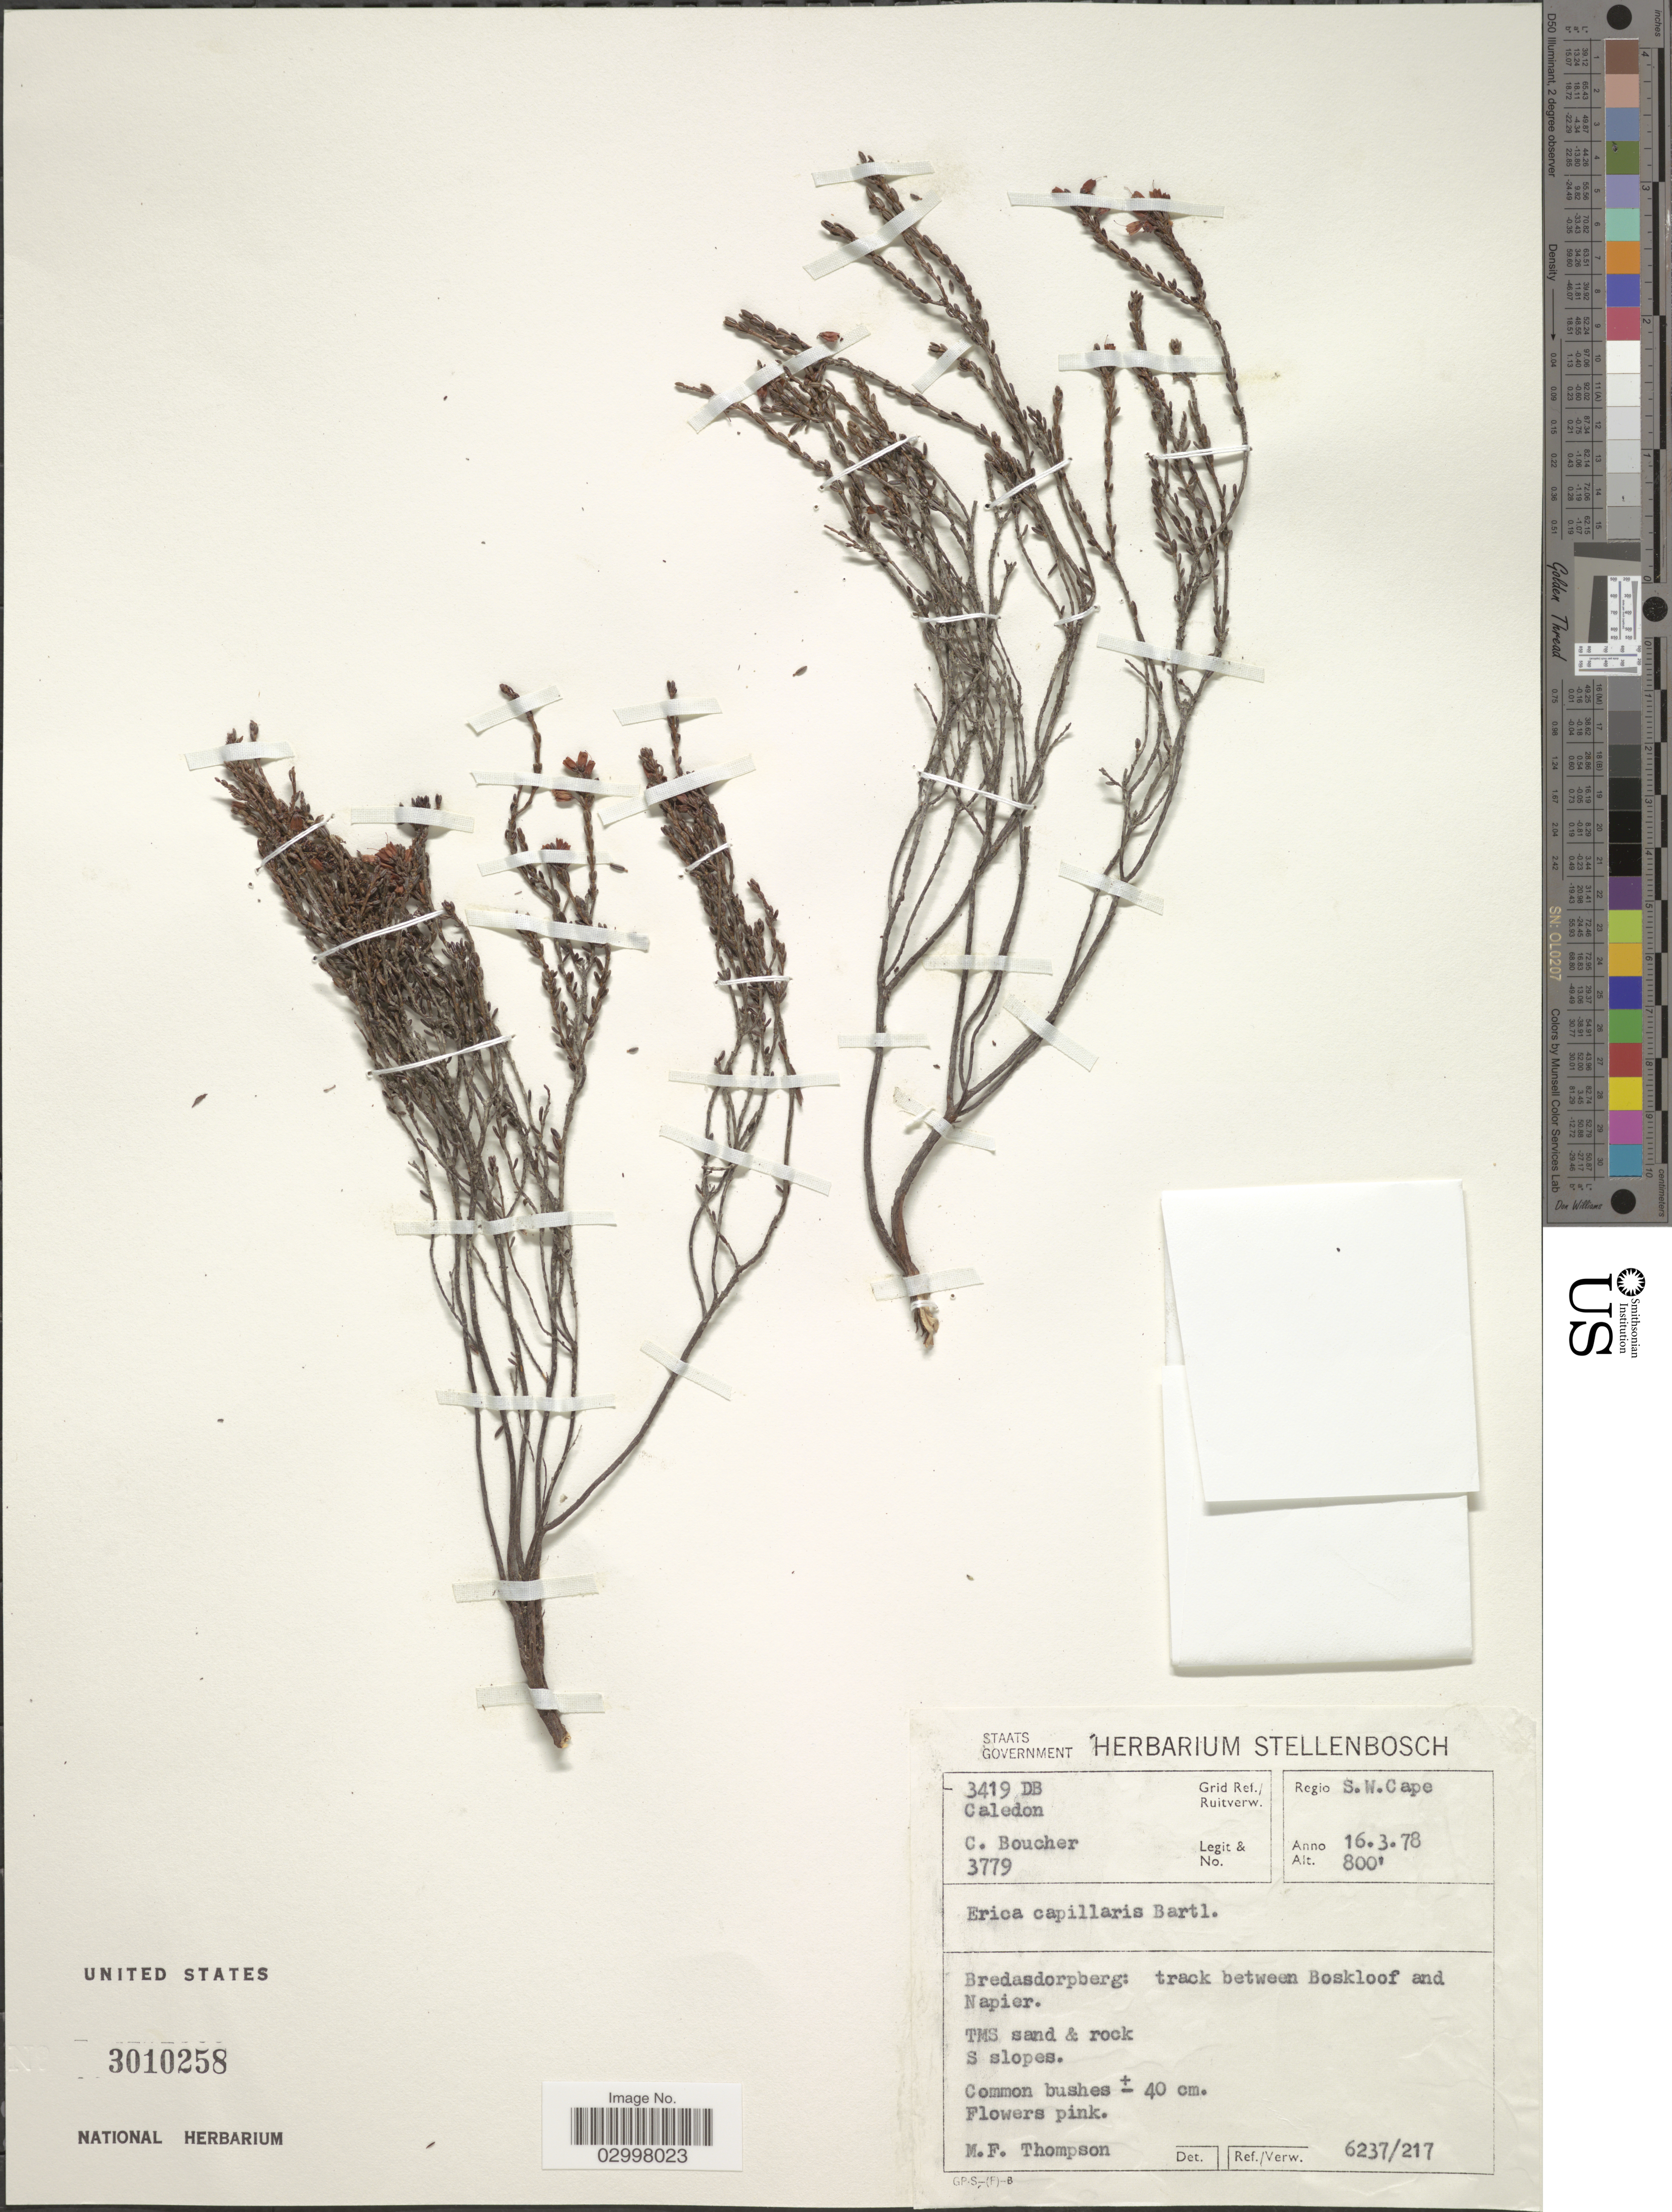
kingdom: Plantae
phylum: Tracheophyta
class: Magnoliopsida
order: Ericales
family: Ericaceae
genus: Erica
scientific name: Erica capillaris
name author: Bartl.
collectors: C. Boucher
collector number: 3779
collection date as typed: Transcribed d/m/y: 16/3/78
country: South Africa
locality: Regio S.W. Cape. Grid Ref./Ruitverw. 3419 DB Caledon. Bredasdorpberg: track between Boskloof and Napier.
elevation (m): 244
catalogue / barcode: US 3010258